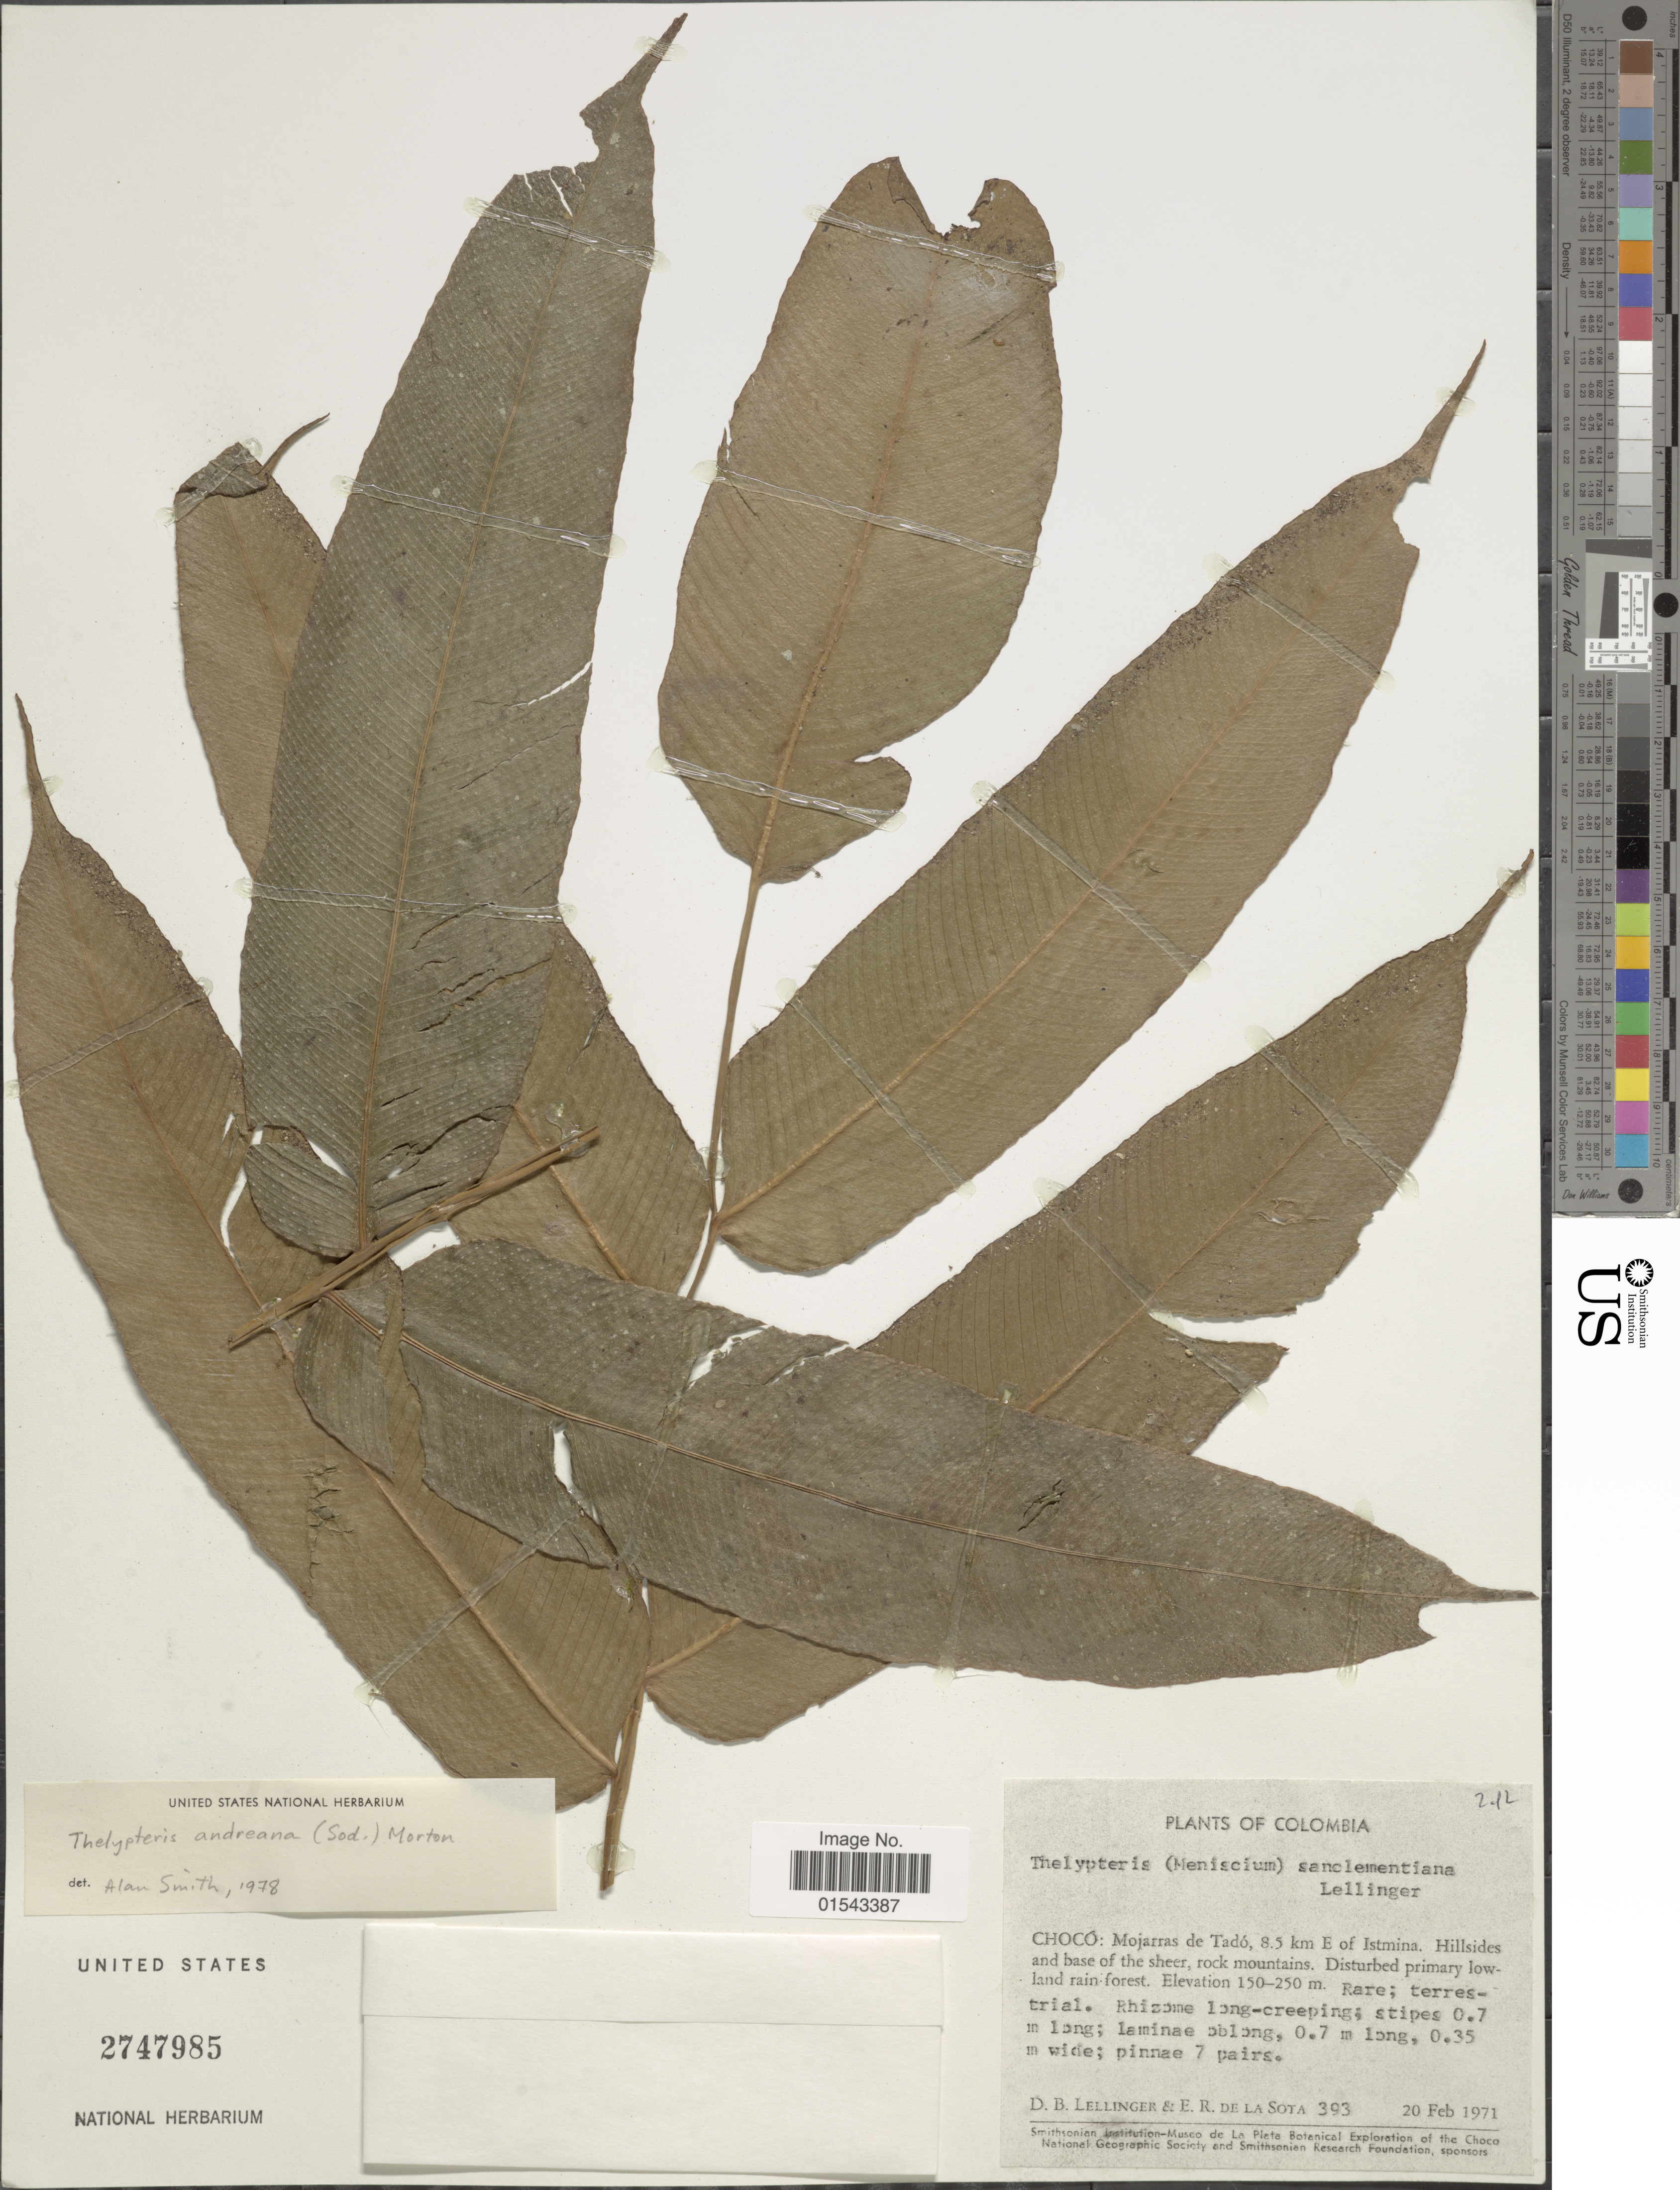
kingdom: Plantae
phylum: Tracheophyta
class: Polypodiopsida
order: Polypodiales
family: Thelypteridaceae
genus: Meniscium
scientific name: Meniscium andreanum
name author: Sodiro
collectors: D. B. Lellinger & E. R. de la Sota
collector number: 393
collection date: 1971-02-20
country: Colombia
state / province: Chocó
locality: Mojarras de Tadó, 8.5 km E of Istmina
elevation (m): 150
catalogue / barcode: US 2747985